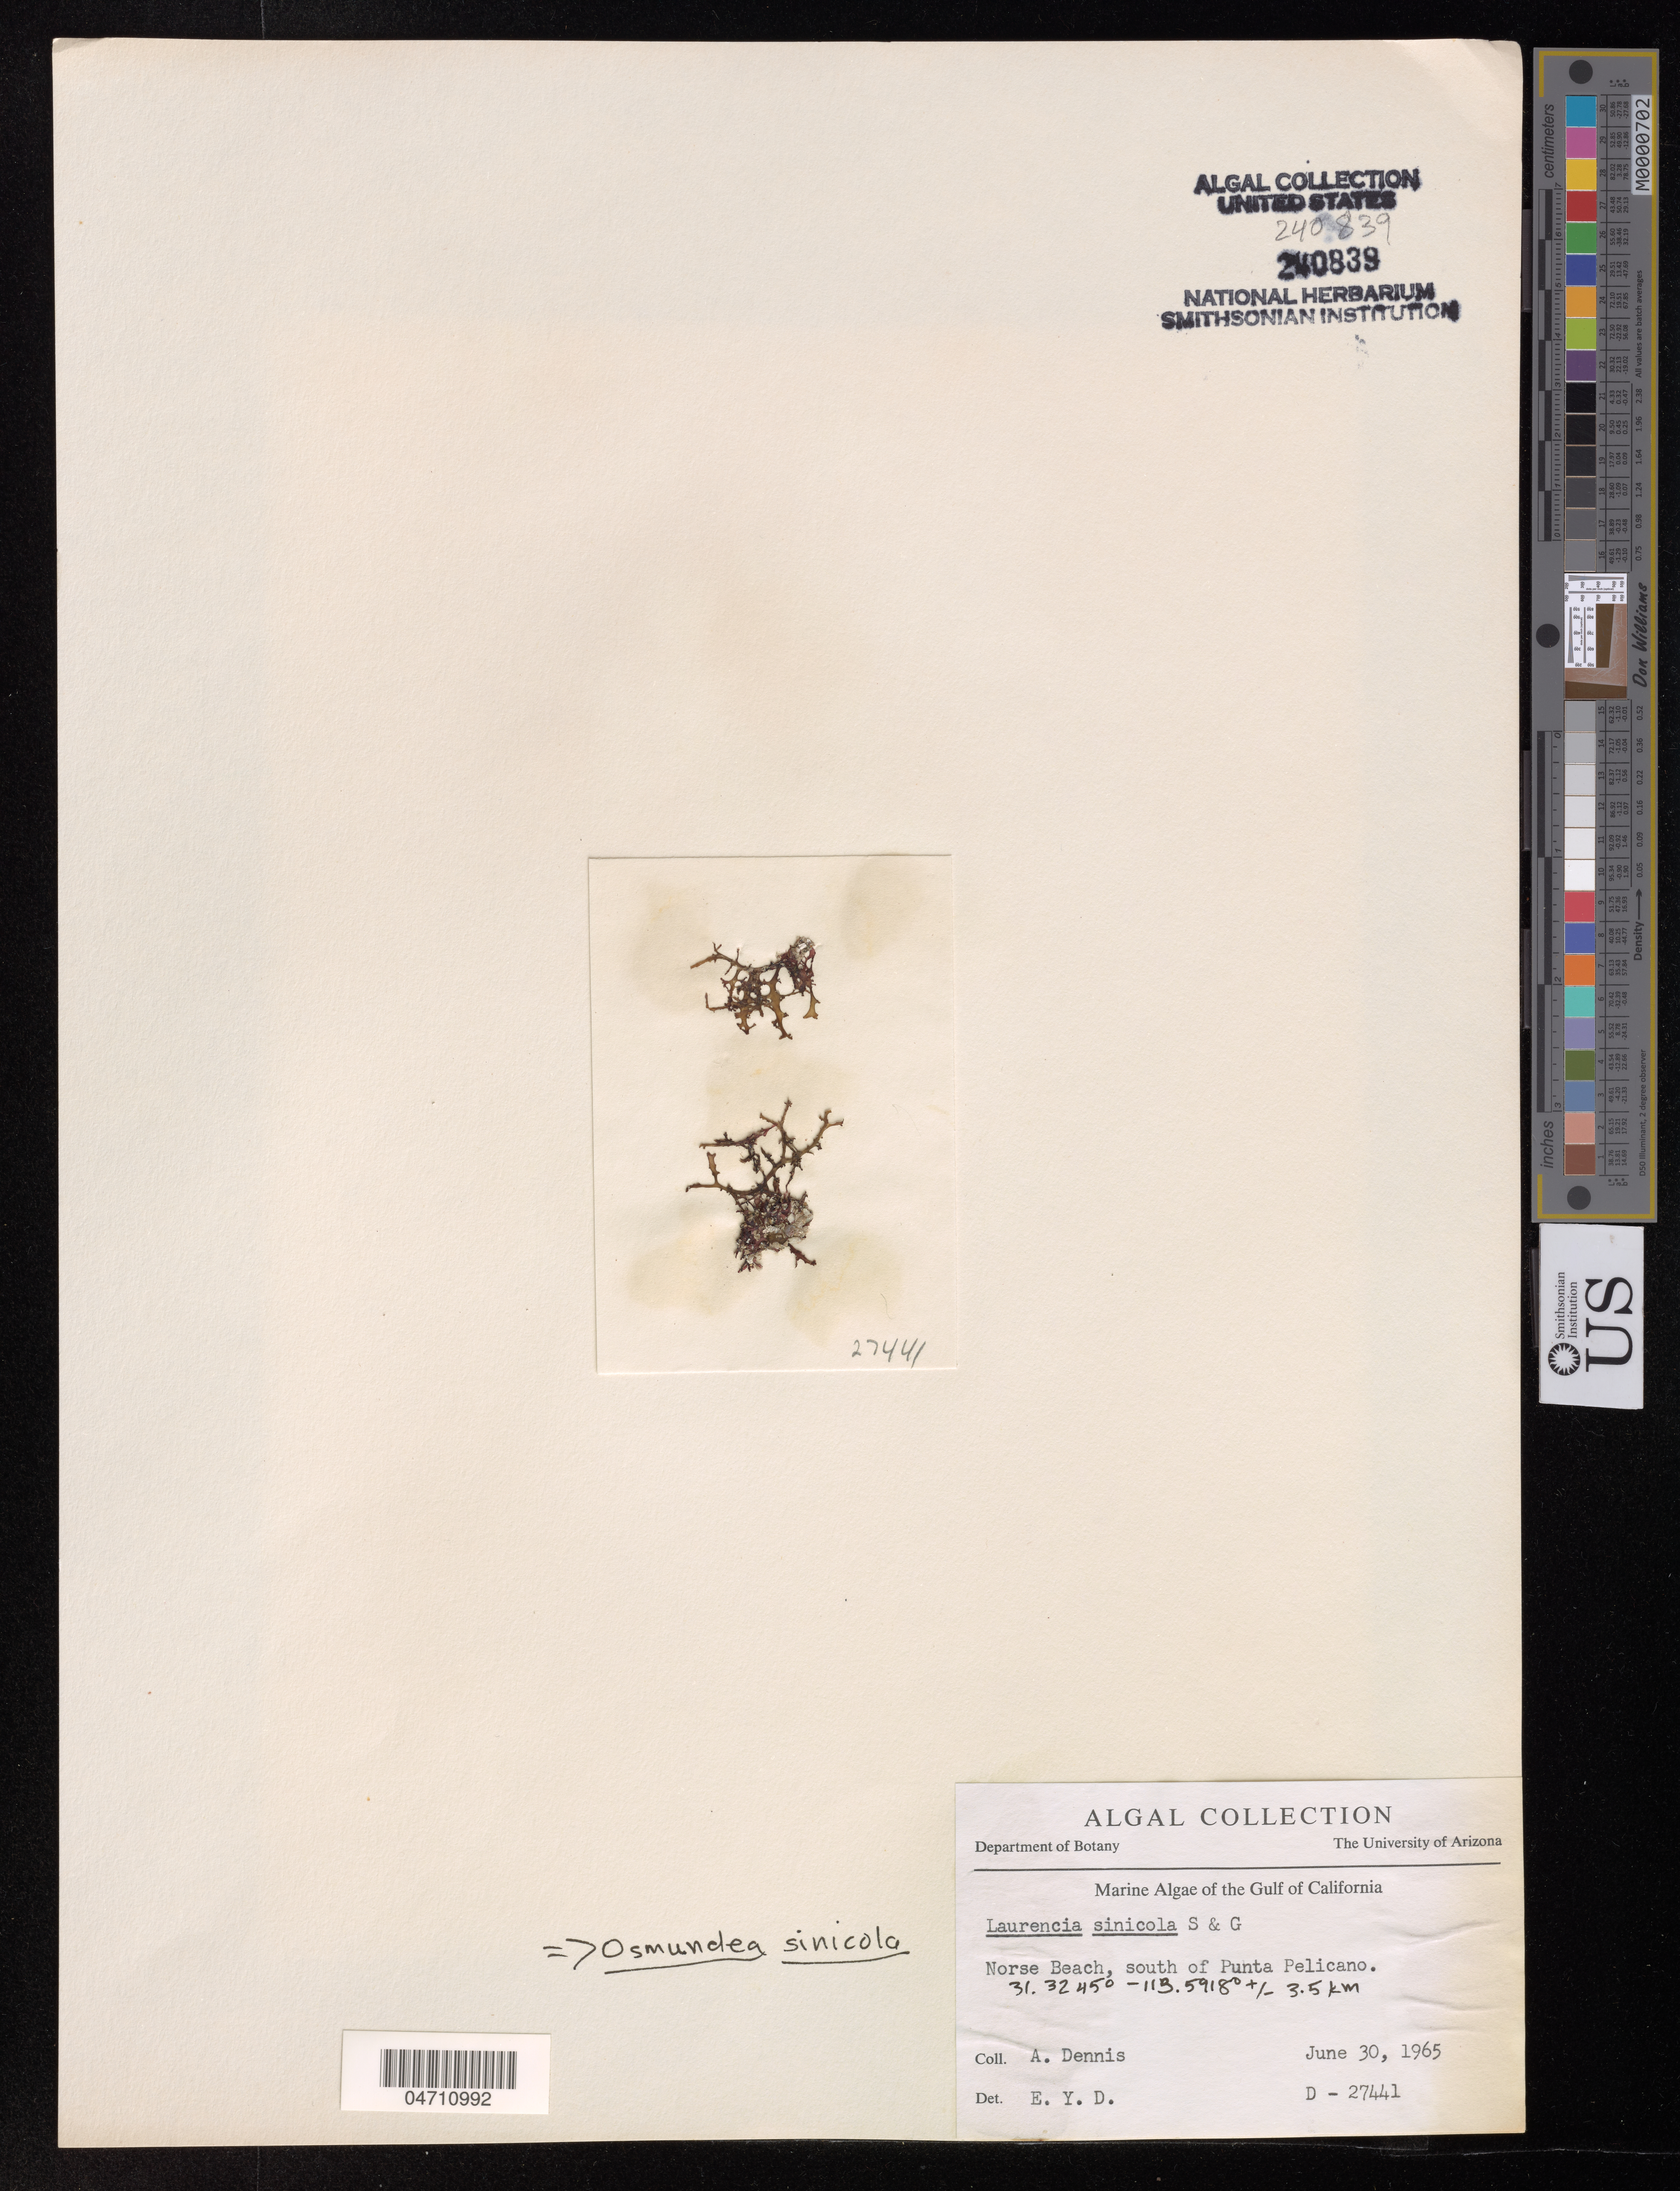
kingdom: Plantae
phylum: Rhodophyta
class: Florideophyceae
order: Ceramiales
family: Rhodomelaceae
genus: Osmundea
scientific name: Osmundea sinicola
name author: (Setchell & N.L. Gardner) K.W. Nam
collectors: A. Dennis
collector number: D-27441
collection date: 1965-06-30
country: United States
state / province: California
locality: Norse Beach, south of Punta Pelicano.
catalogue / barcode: US 240839